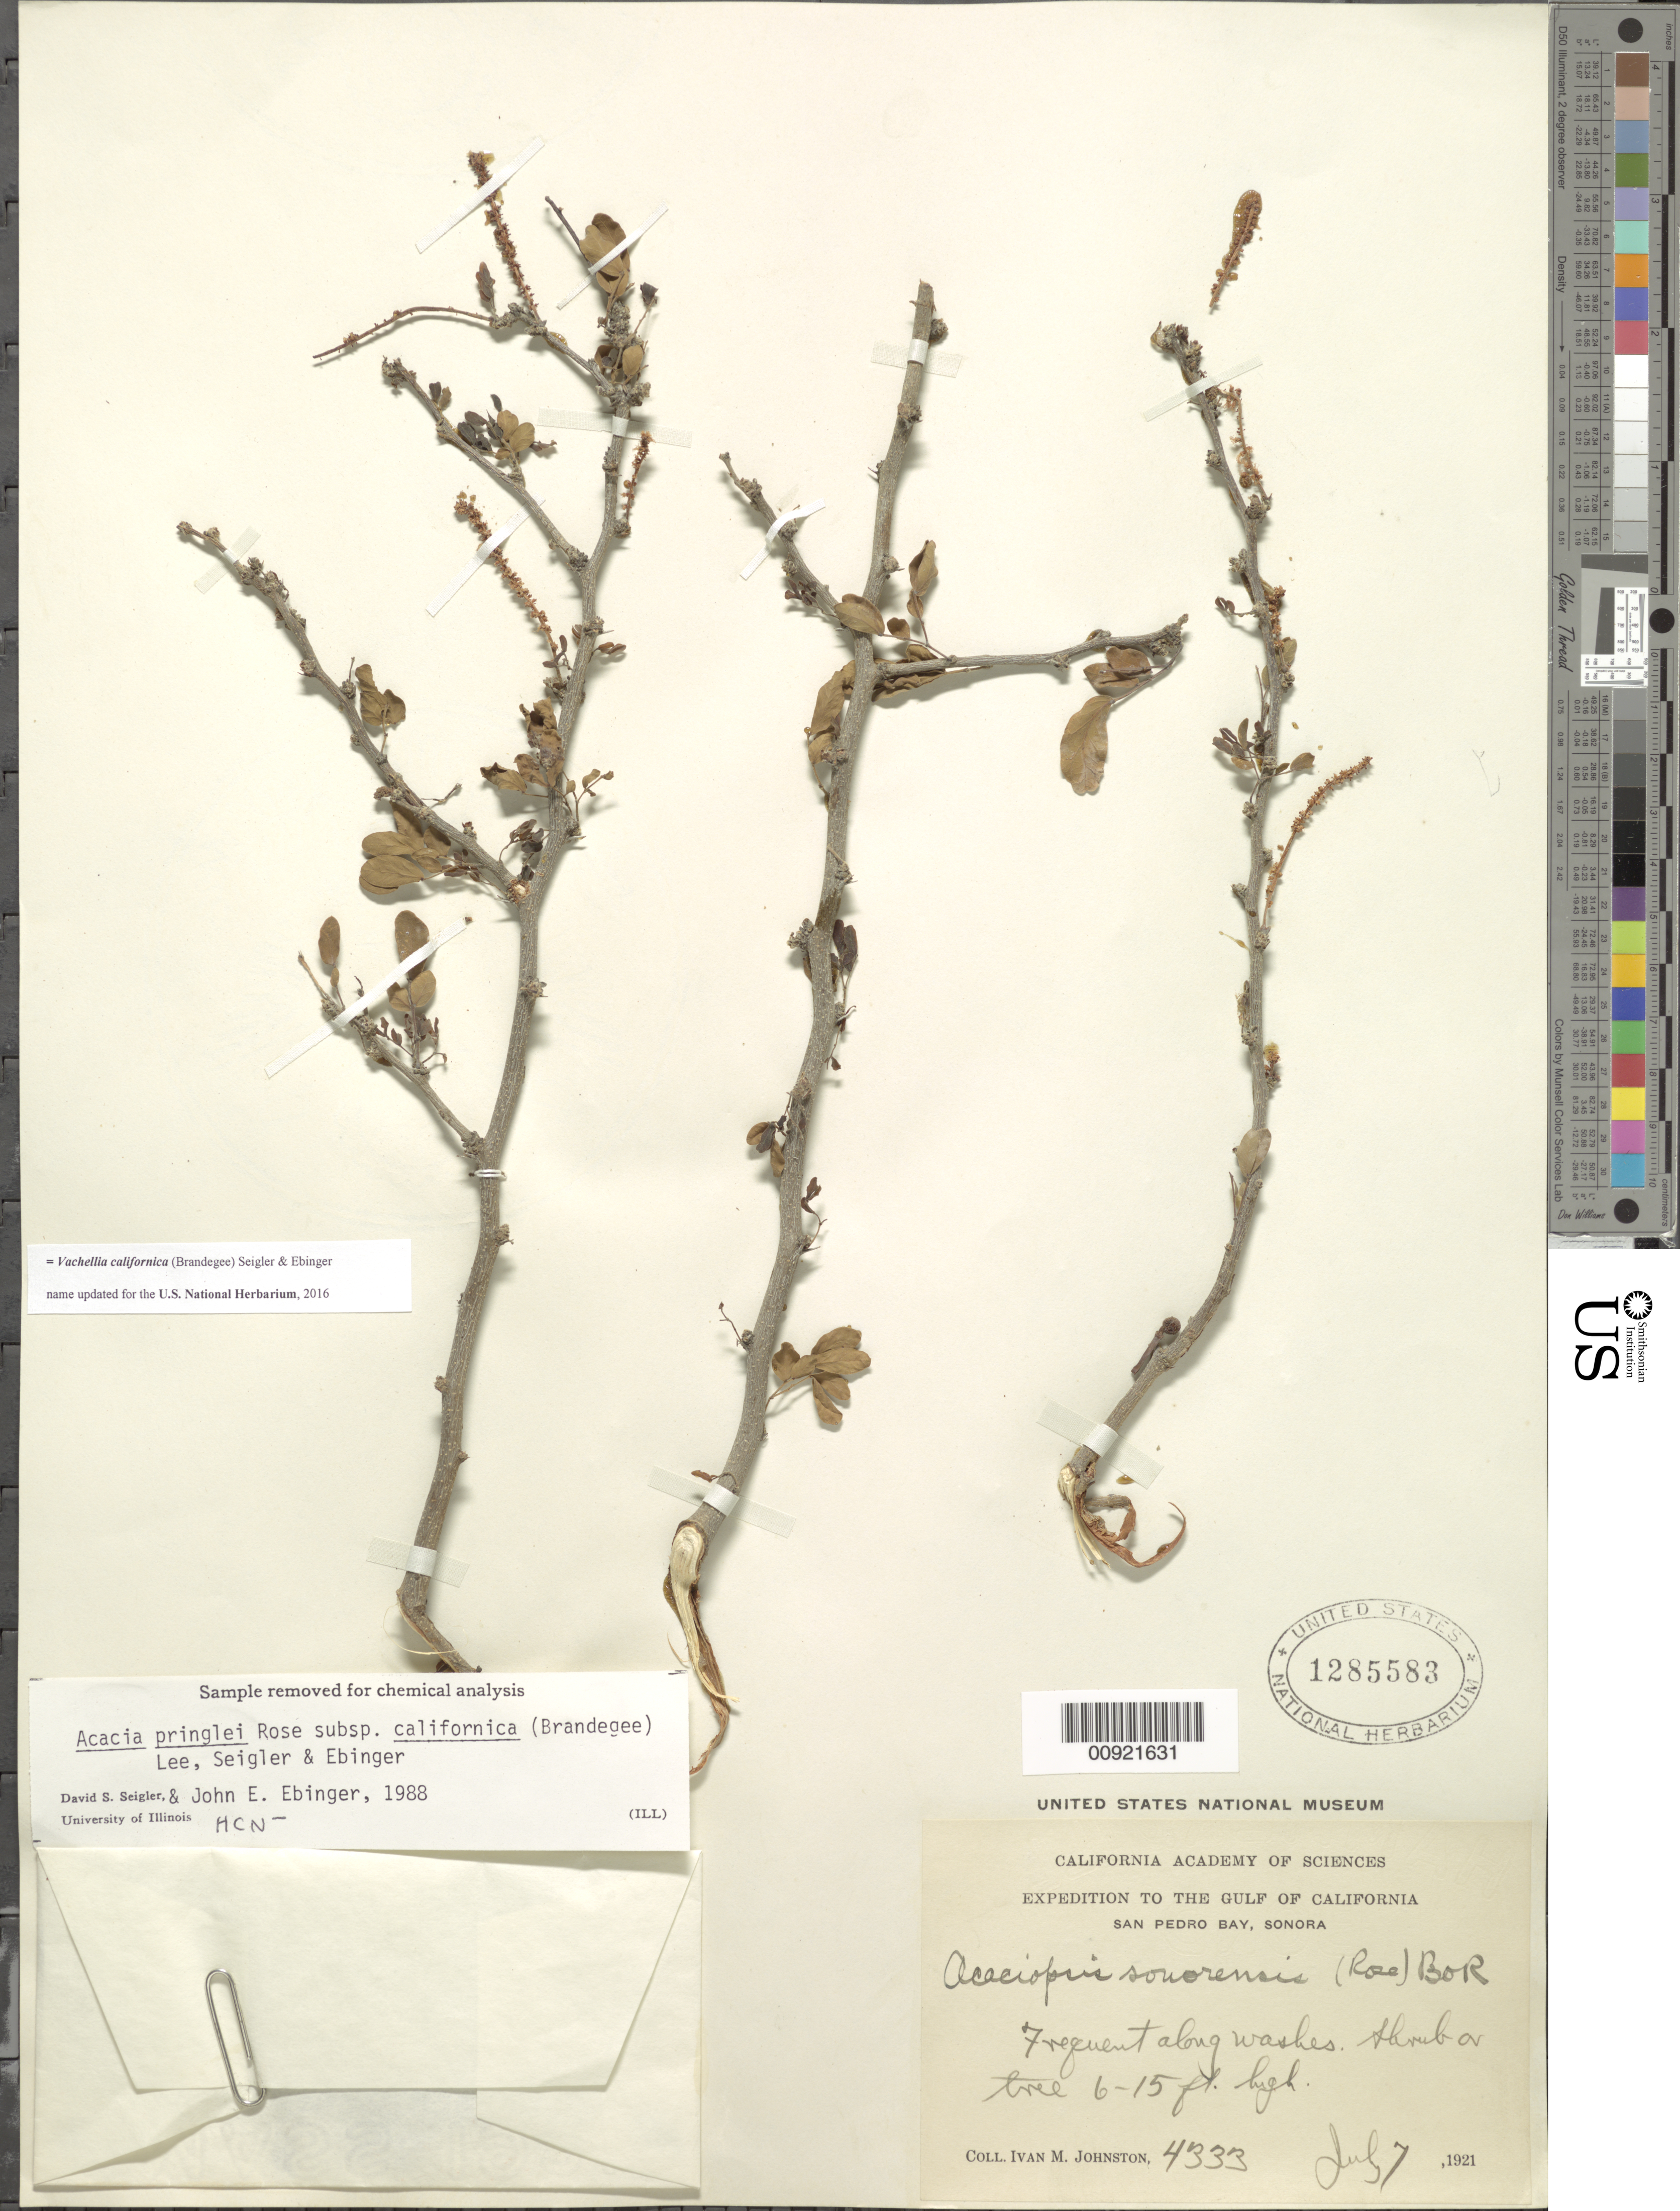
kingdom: Plantae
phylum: Tracheophyta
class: Magnoliopsida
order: Fabales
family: Fabaceae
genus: Vachellia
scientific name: Vachellia californica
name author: (Brandegee) Seigler & Ebinger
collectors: I.M. Johnston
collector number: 4333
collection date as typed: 07 Jul 1921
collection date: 1921-07-07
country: Mexico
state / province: Sonora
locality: San Pedro Bay, Sonora.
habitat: Frequent along washes.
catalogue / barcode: US 1285583